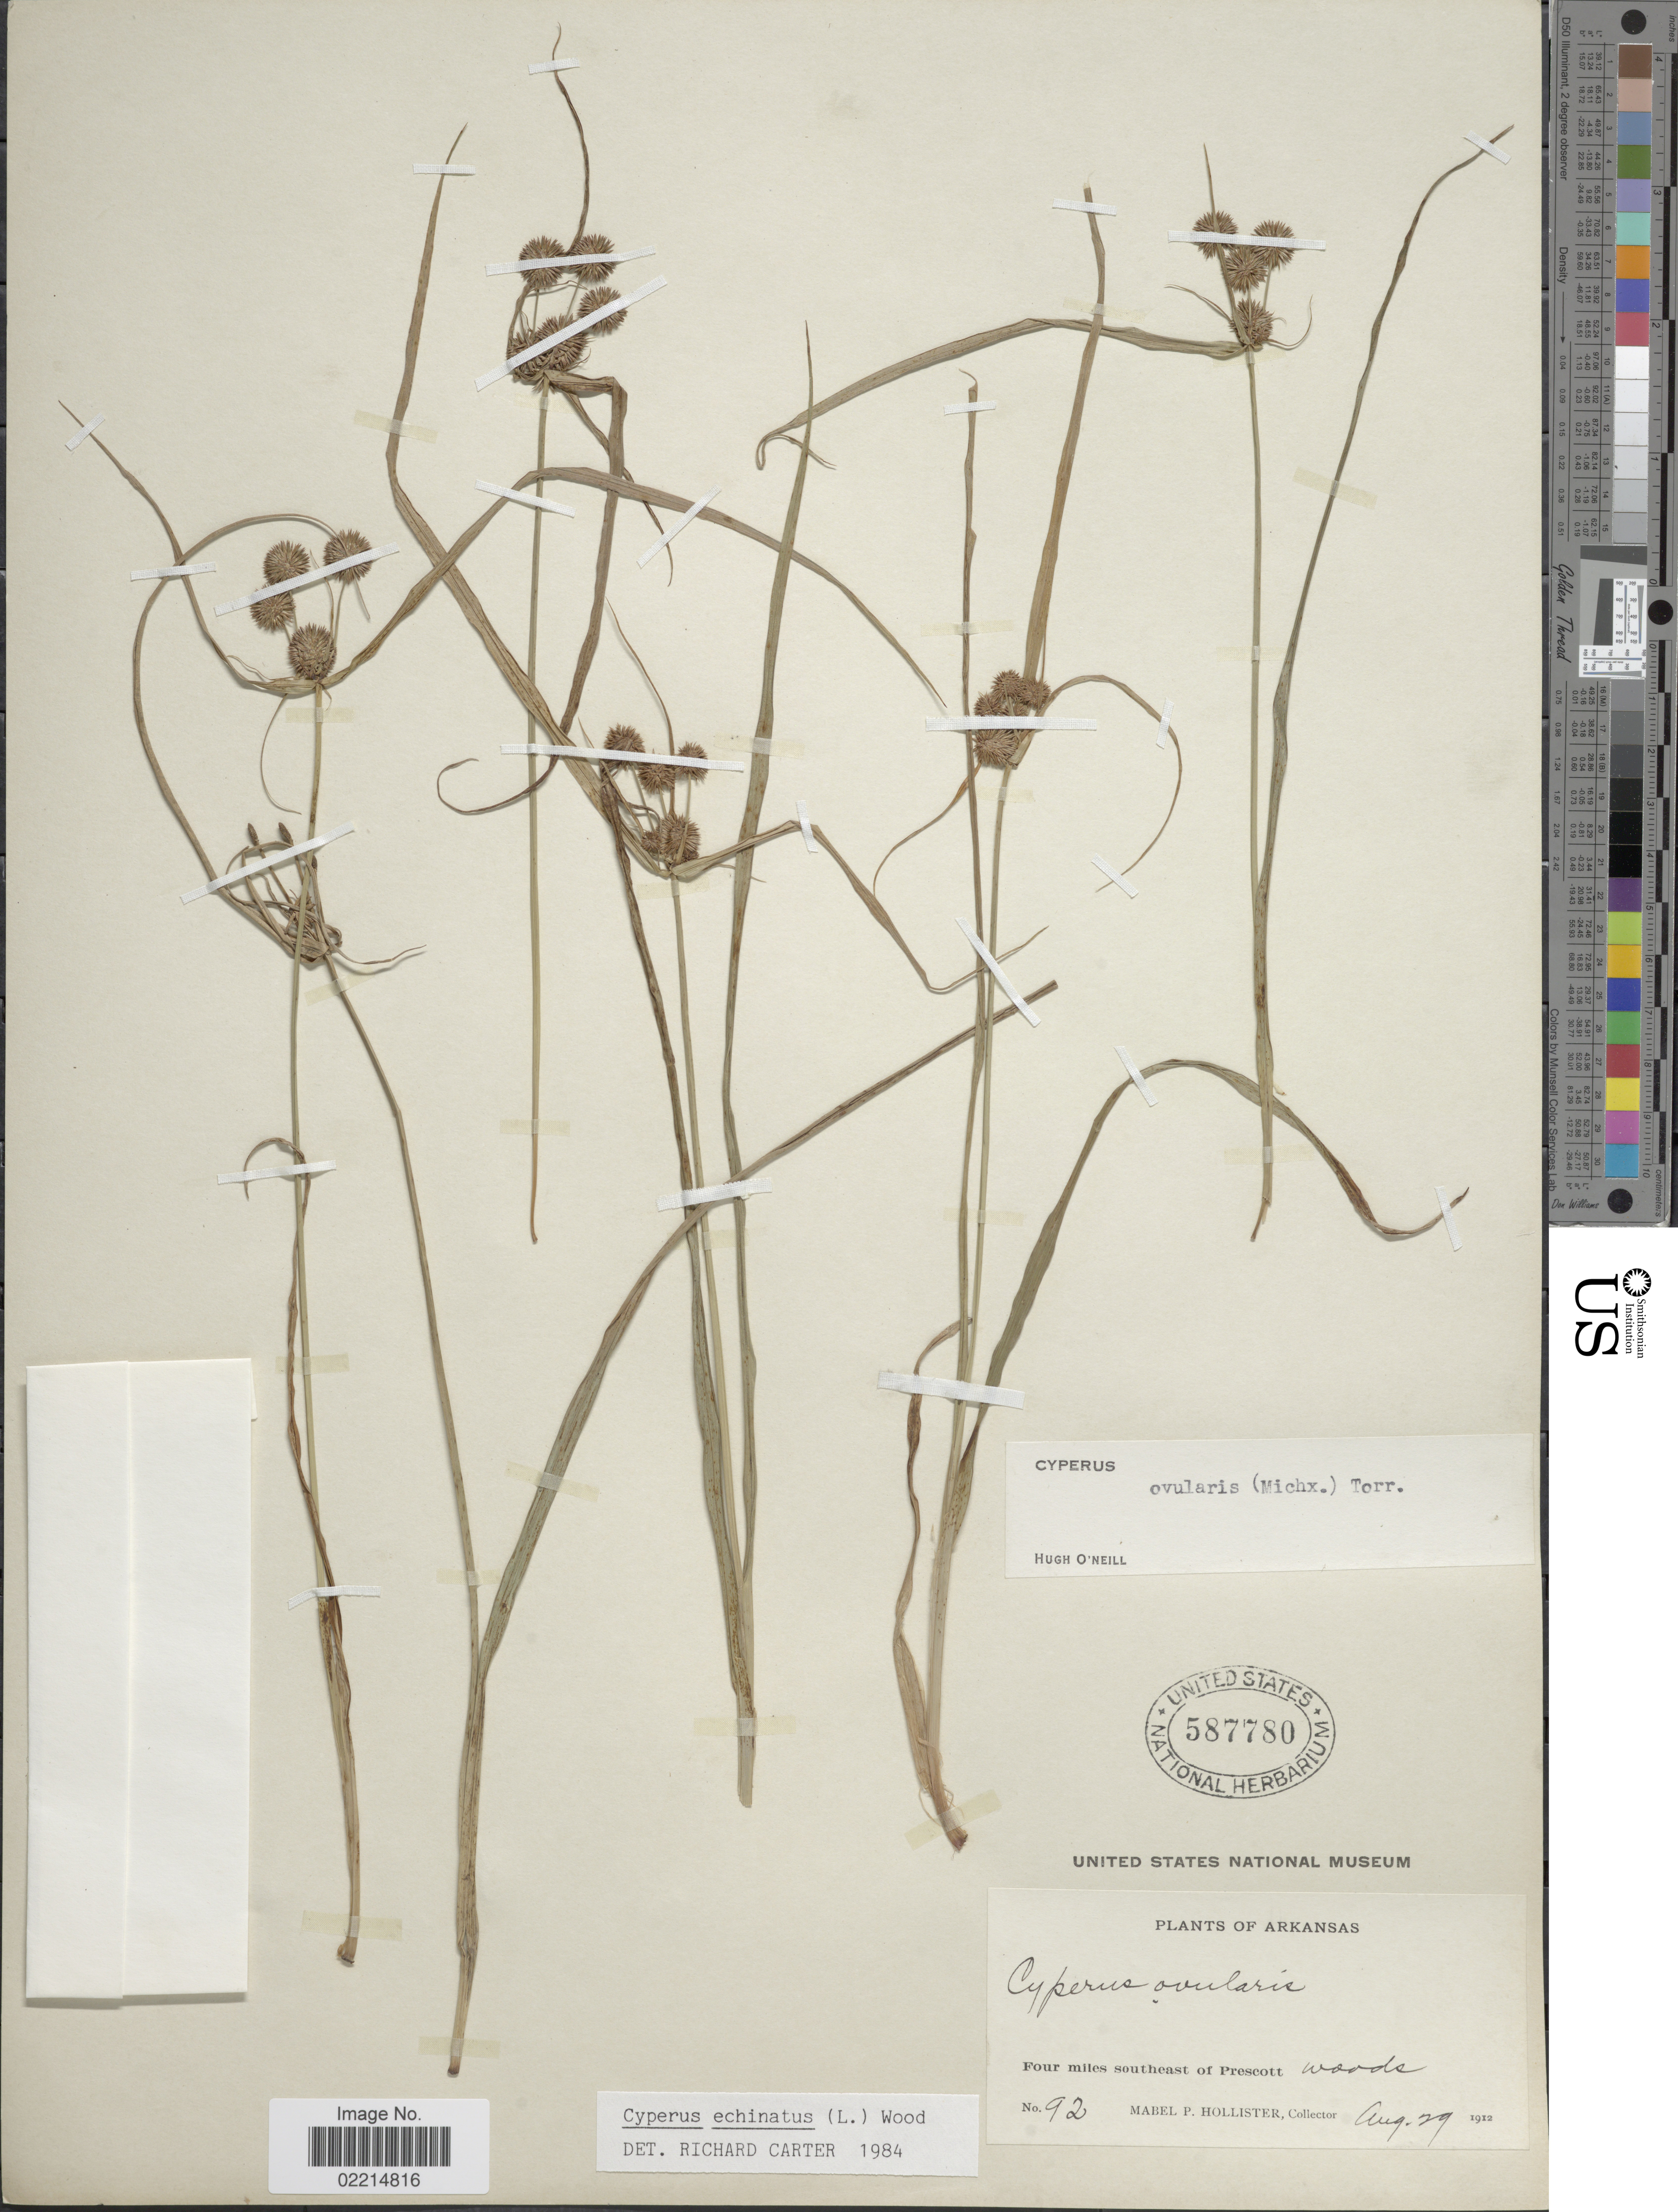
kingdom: Plantae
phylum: Tracheophyta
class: Liliopsida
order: Poales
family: Cyperaceae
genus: Cyperus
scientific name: Cyperus echinatus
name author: (L.) Alph. Wood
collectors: M. Hollister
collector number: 92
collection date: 1912-08-29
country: United States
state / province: Arkansas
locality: Four miles southeast of Prescott, woods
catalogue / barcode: US 587780